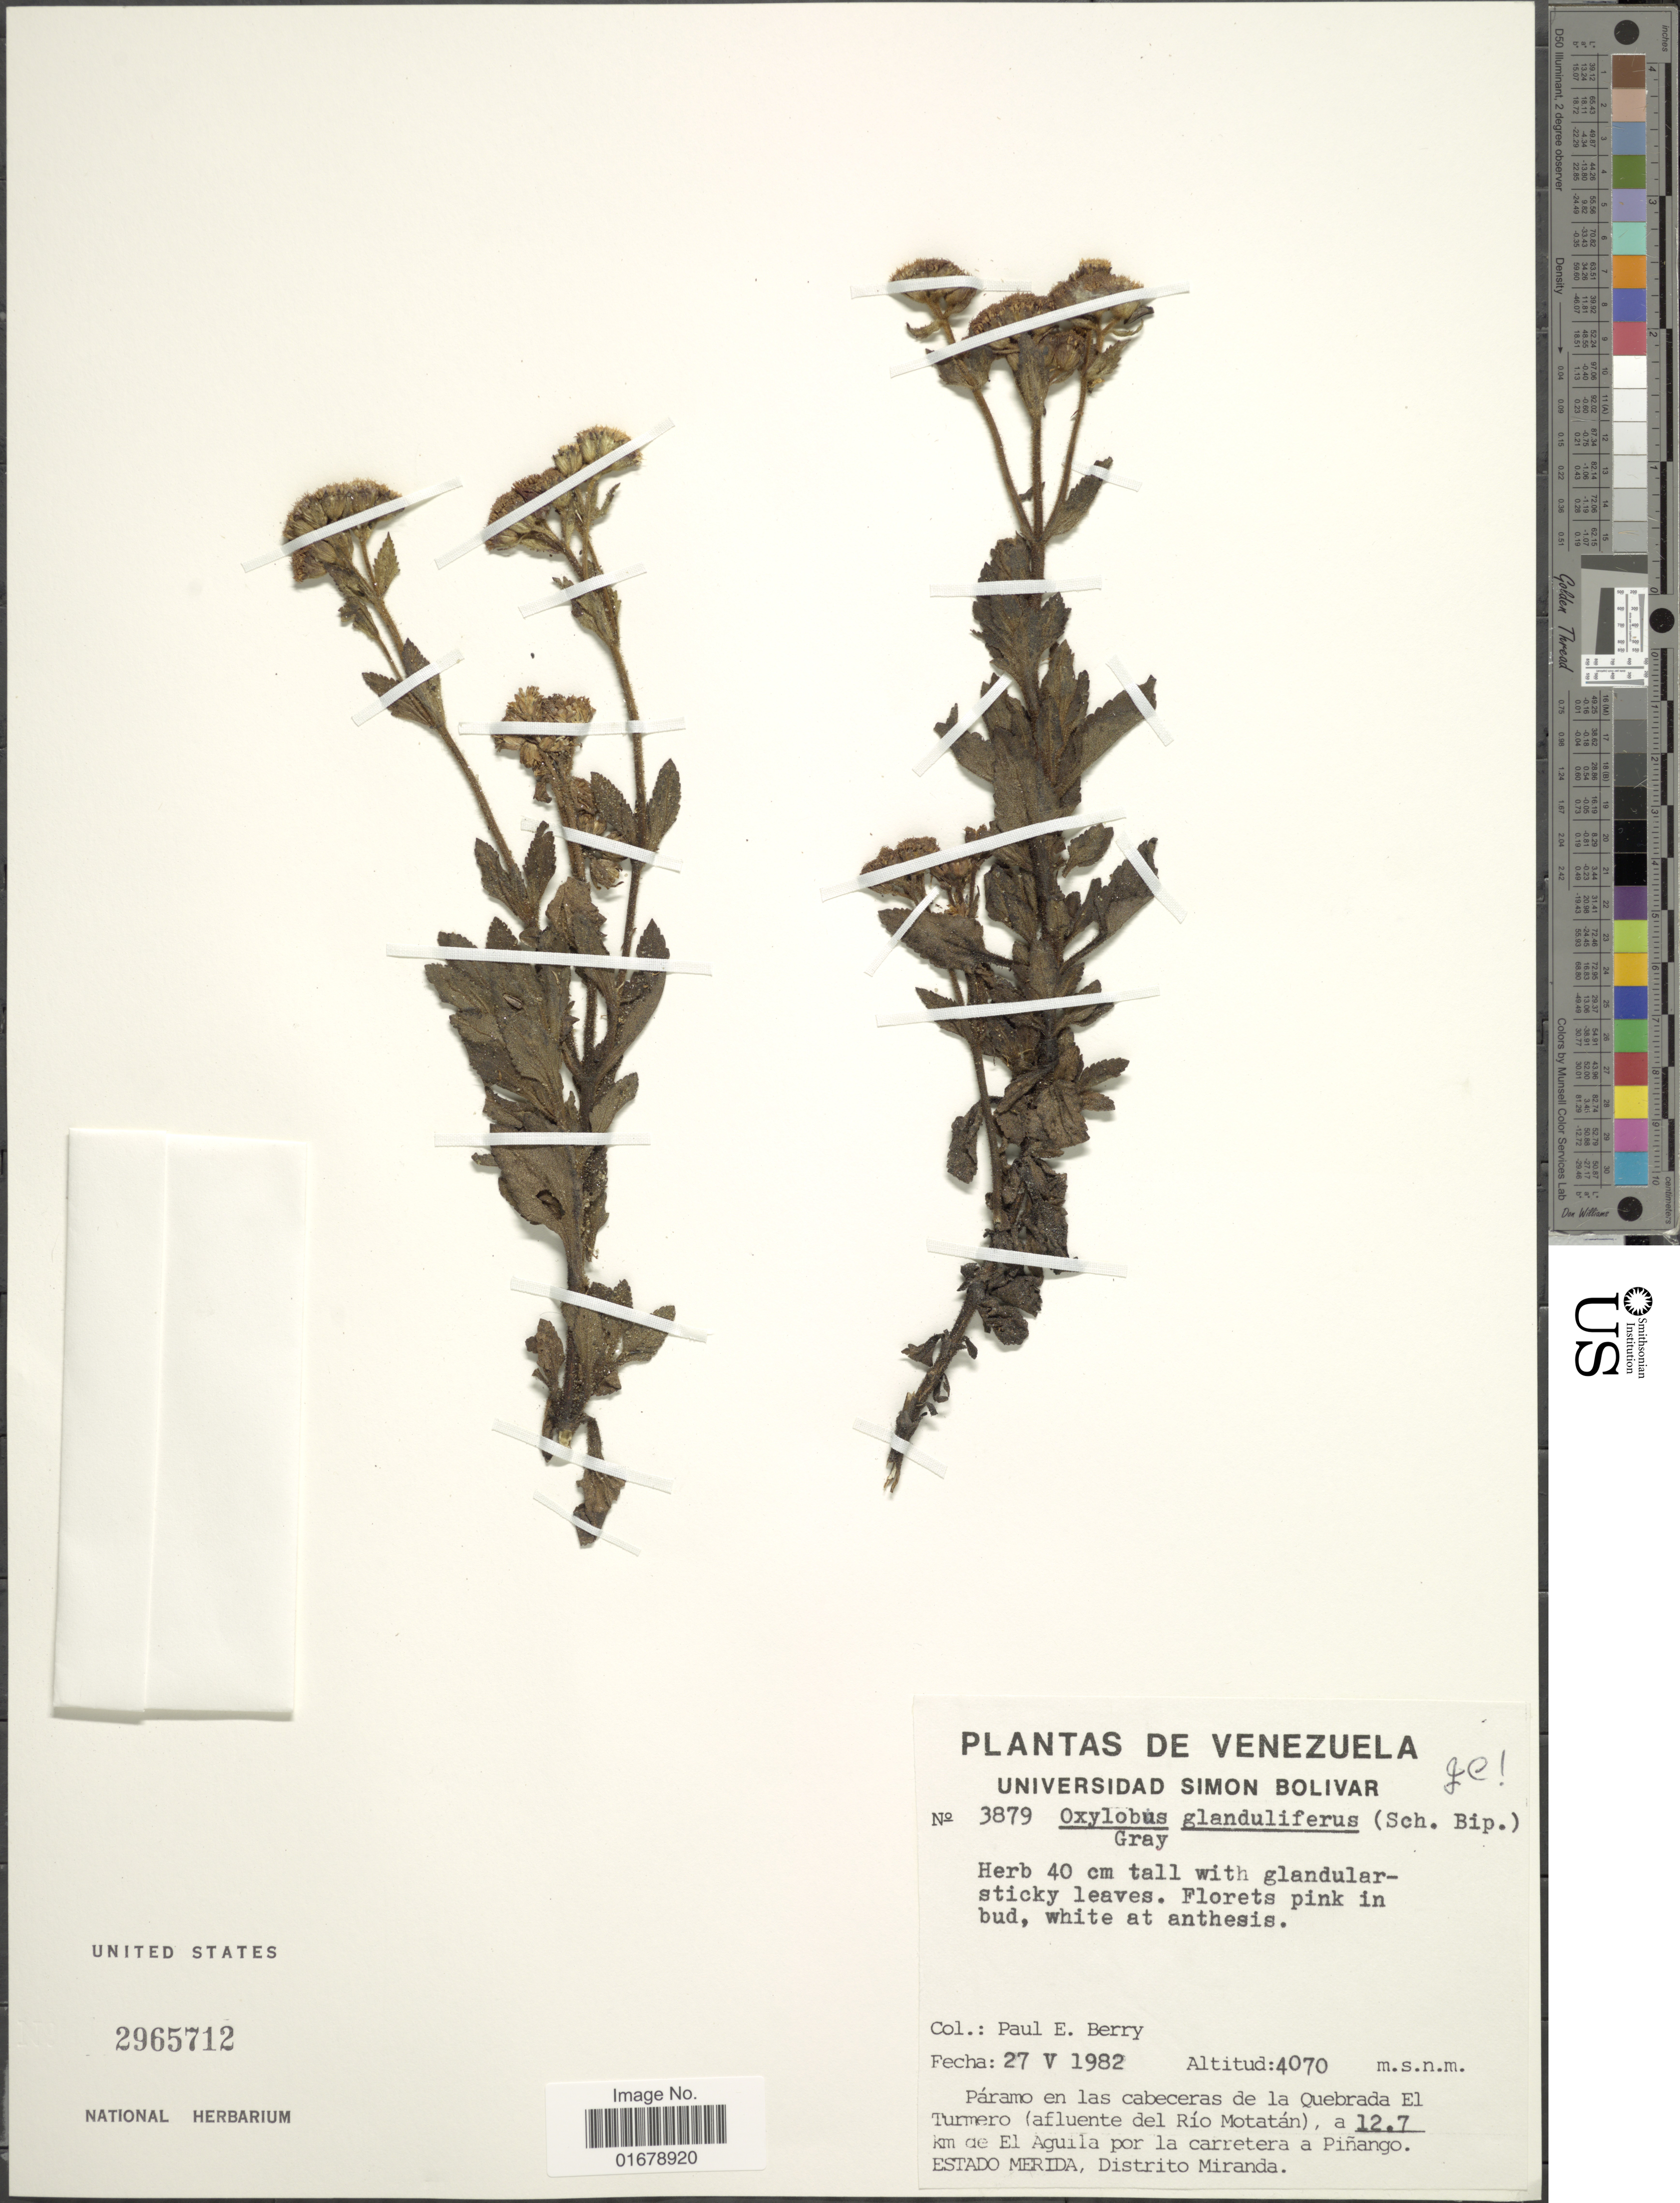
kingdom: Plantae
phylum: Tracheophyta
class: Magnoliopsida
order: Asterales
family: Asteraceae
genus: Oxylobus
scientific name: Oxylobus glanduliferus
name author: (Sch. Bip.) A. Gray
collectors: P. E. Berry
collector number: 3879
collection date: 1982-05-27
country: Venezuela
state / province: Mérida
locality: Paramo en las cabeceras de la Quebrada El Turmero (afluente del Rio Motatan), a 12.7 km de El Aguila por la carretera a Piñango. Estado Merida, Distrito Miranda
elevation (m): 4040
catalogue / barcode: US 2965712